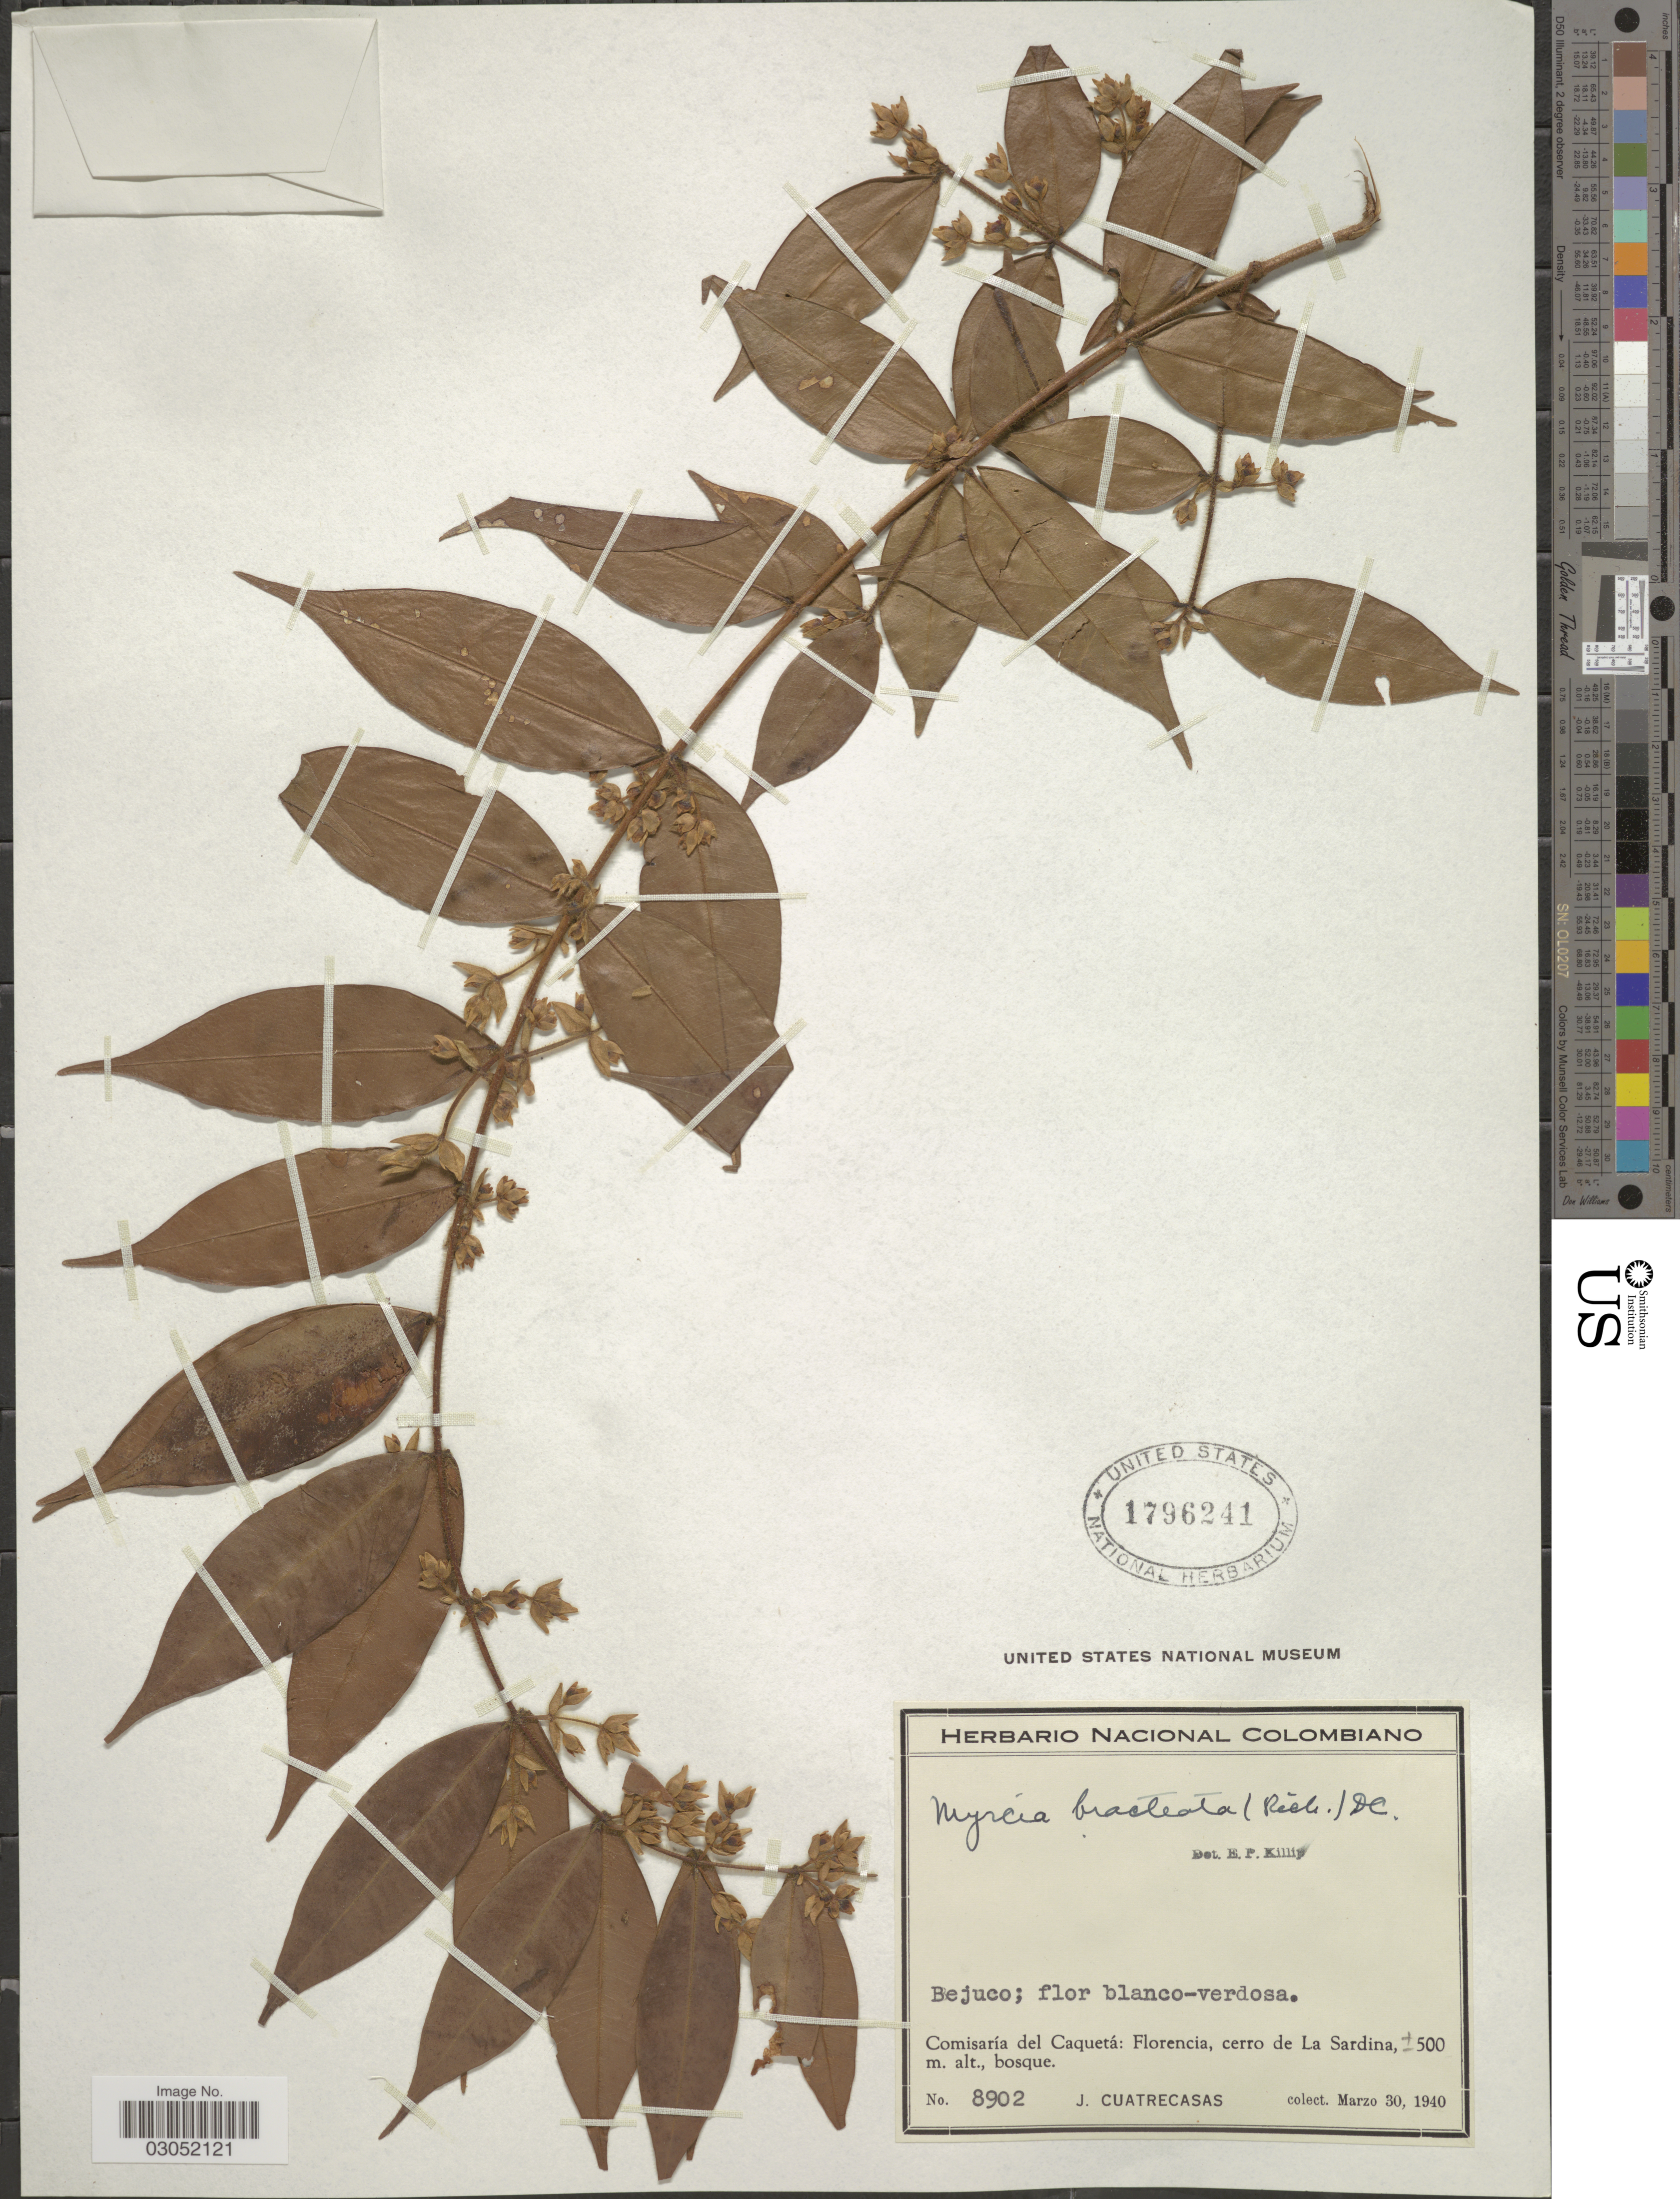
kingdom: Plantae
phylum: Tracheophyta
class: Magnoliopsida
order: Myrtales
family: Myrtaceae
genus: Myrcia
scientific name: Myrcia bracteata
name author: (Rich.) DC.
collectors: J. Cuatrecasas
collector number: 8902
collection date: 1940-03-30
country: Colombia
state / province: Caquetá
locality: Comisaría del Caquetá: Florencia, cerro de La Sardina.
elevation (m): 500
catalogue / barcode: US 1796241